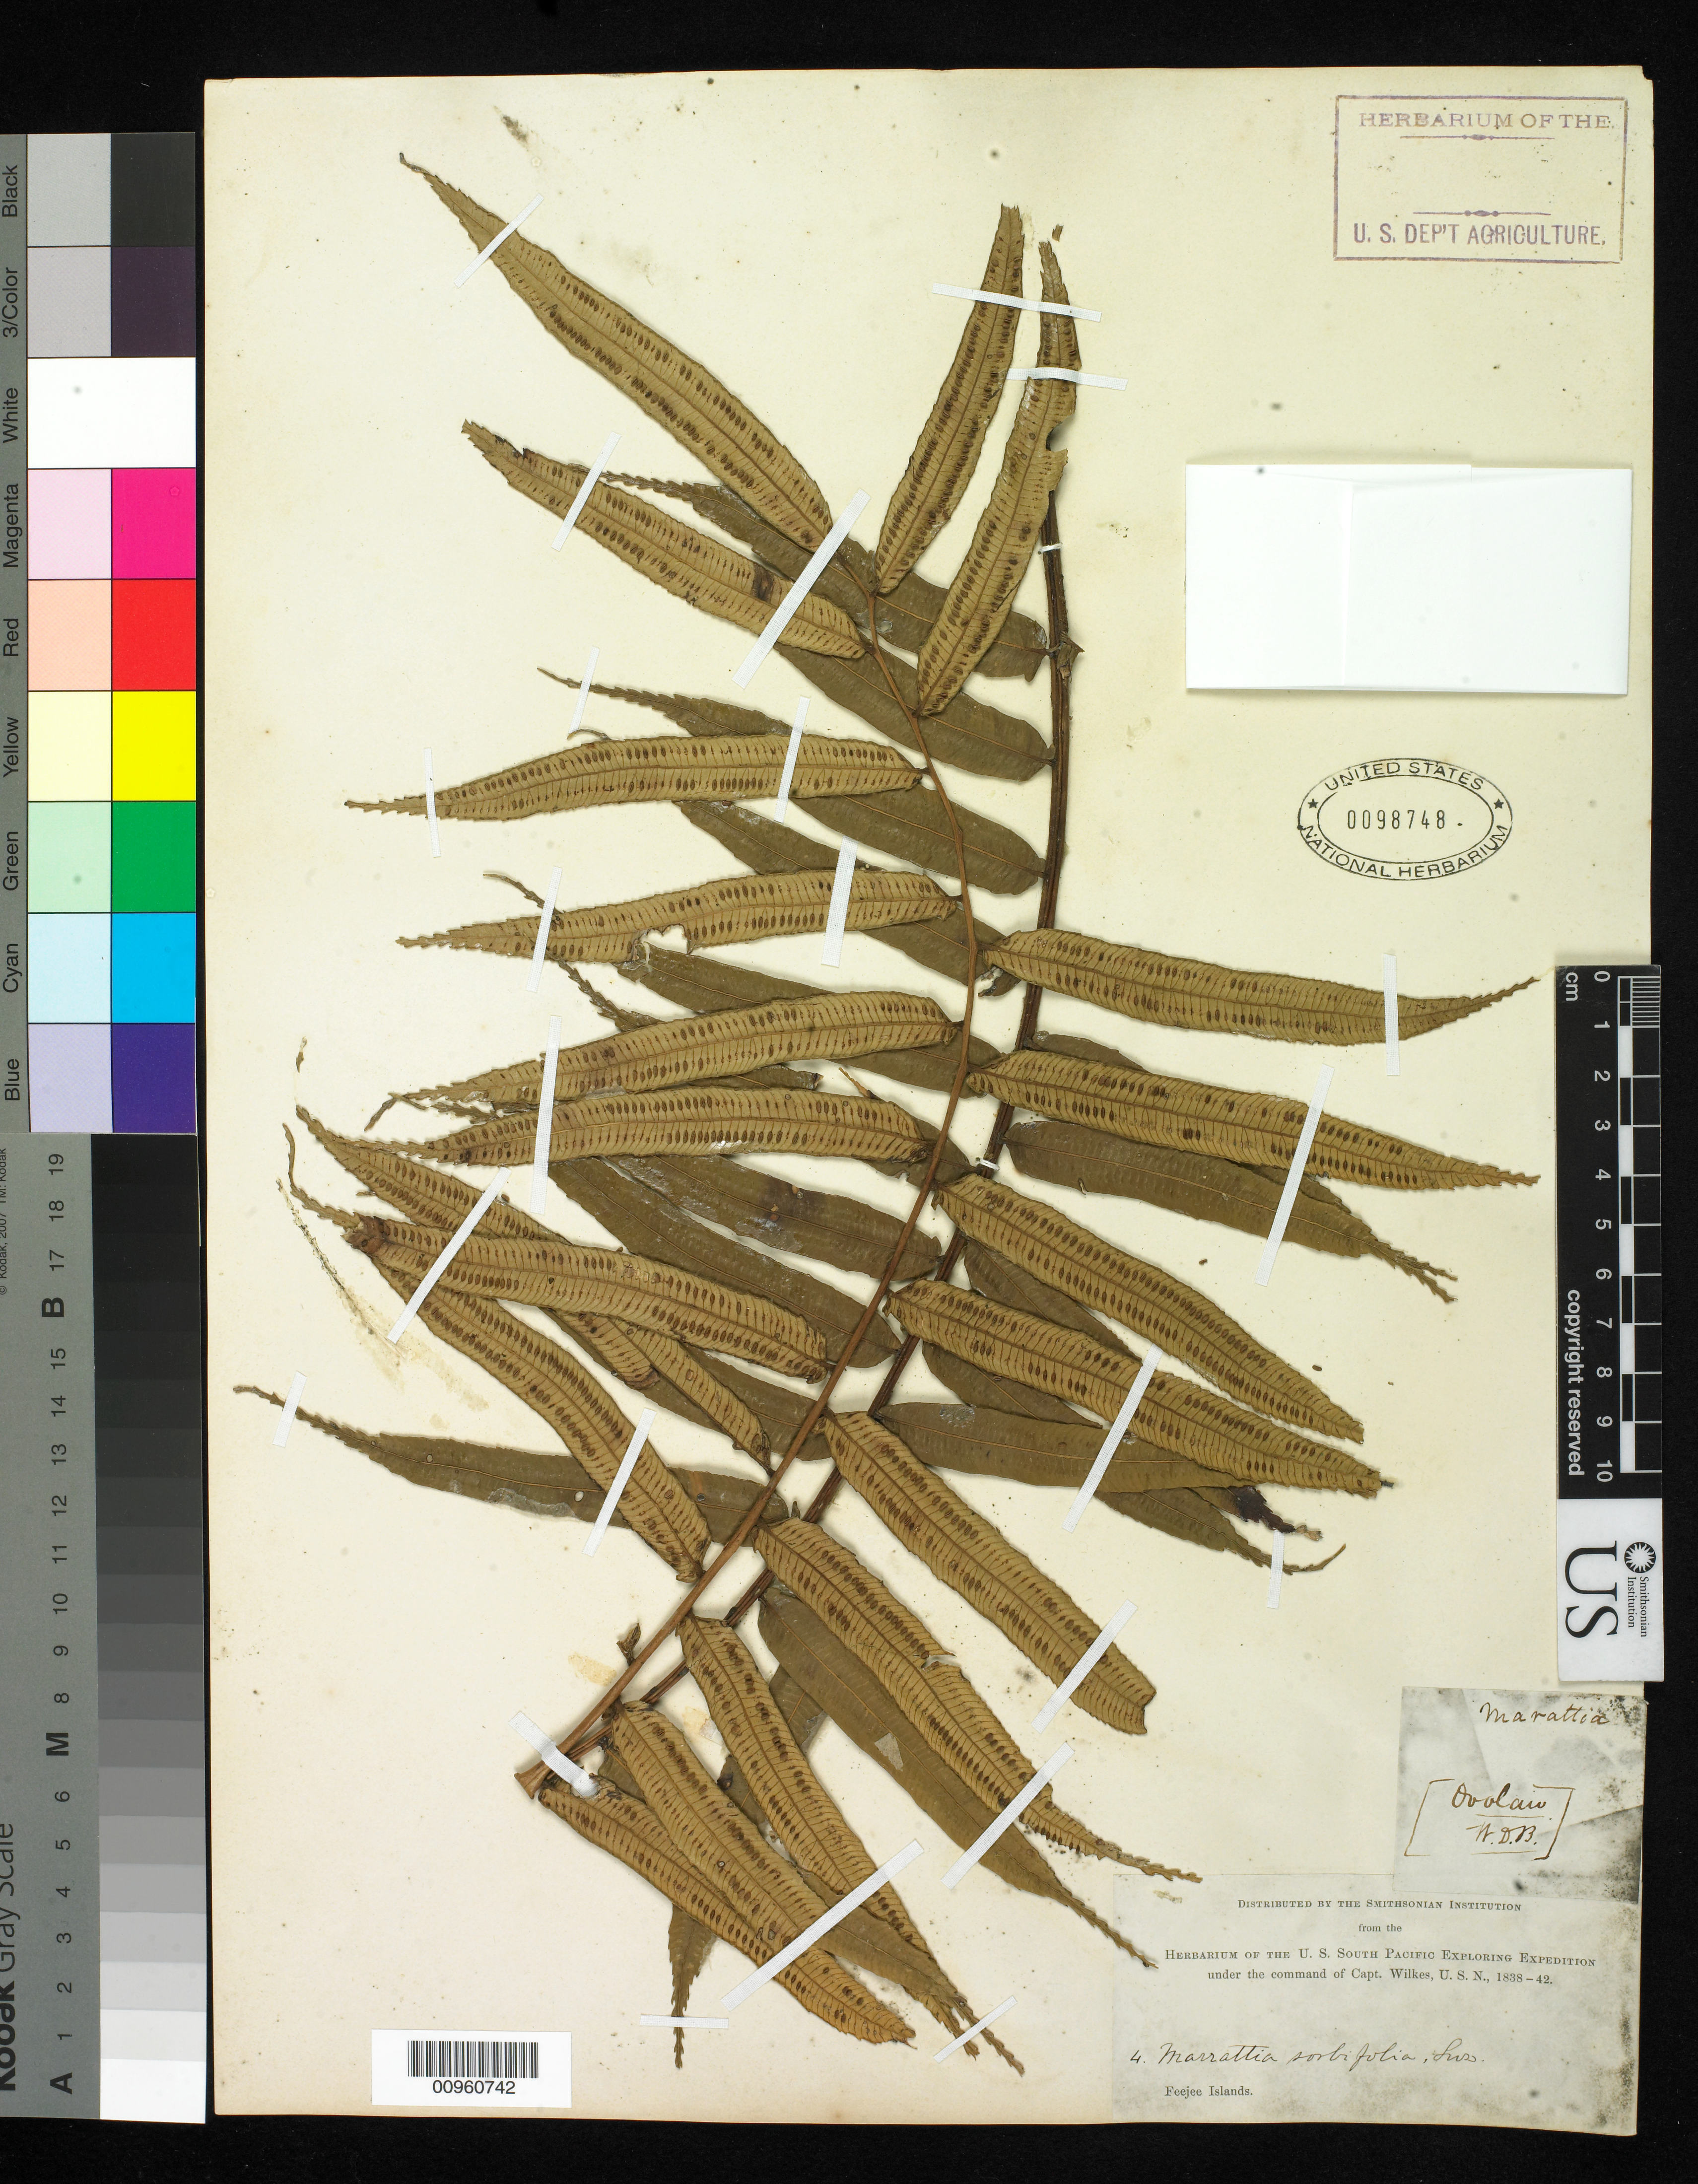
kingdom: Plantae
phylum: Tracheophyta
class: Polypodiopsida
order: Marattiales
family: Marattiaceae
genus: Ptisana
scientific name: Ptisana fraxinea var. fraxinea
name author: (Sm.) Murdock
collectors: Wilkes Explor. Exped.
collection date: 1838/1842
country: Fiji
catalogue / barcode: US 98748